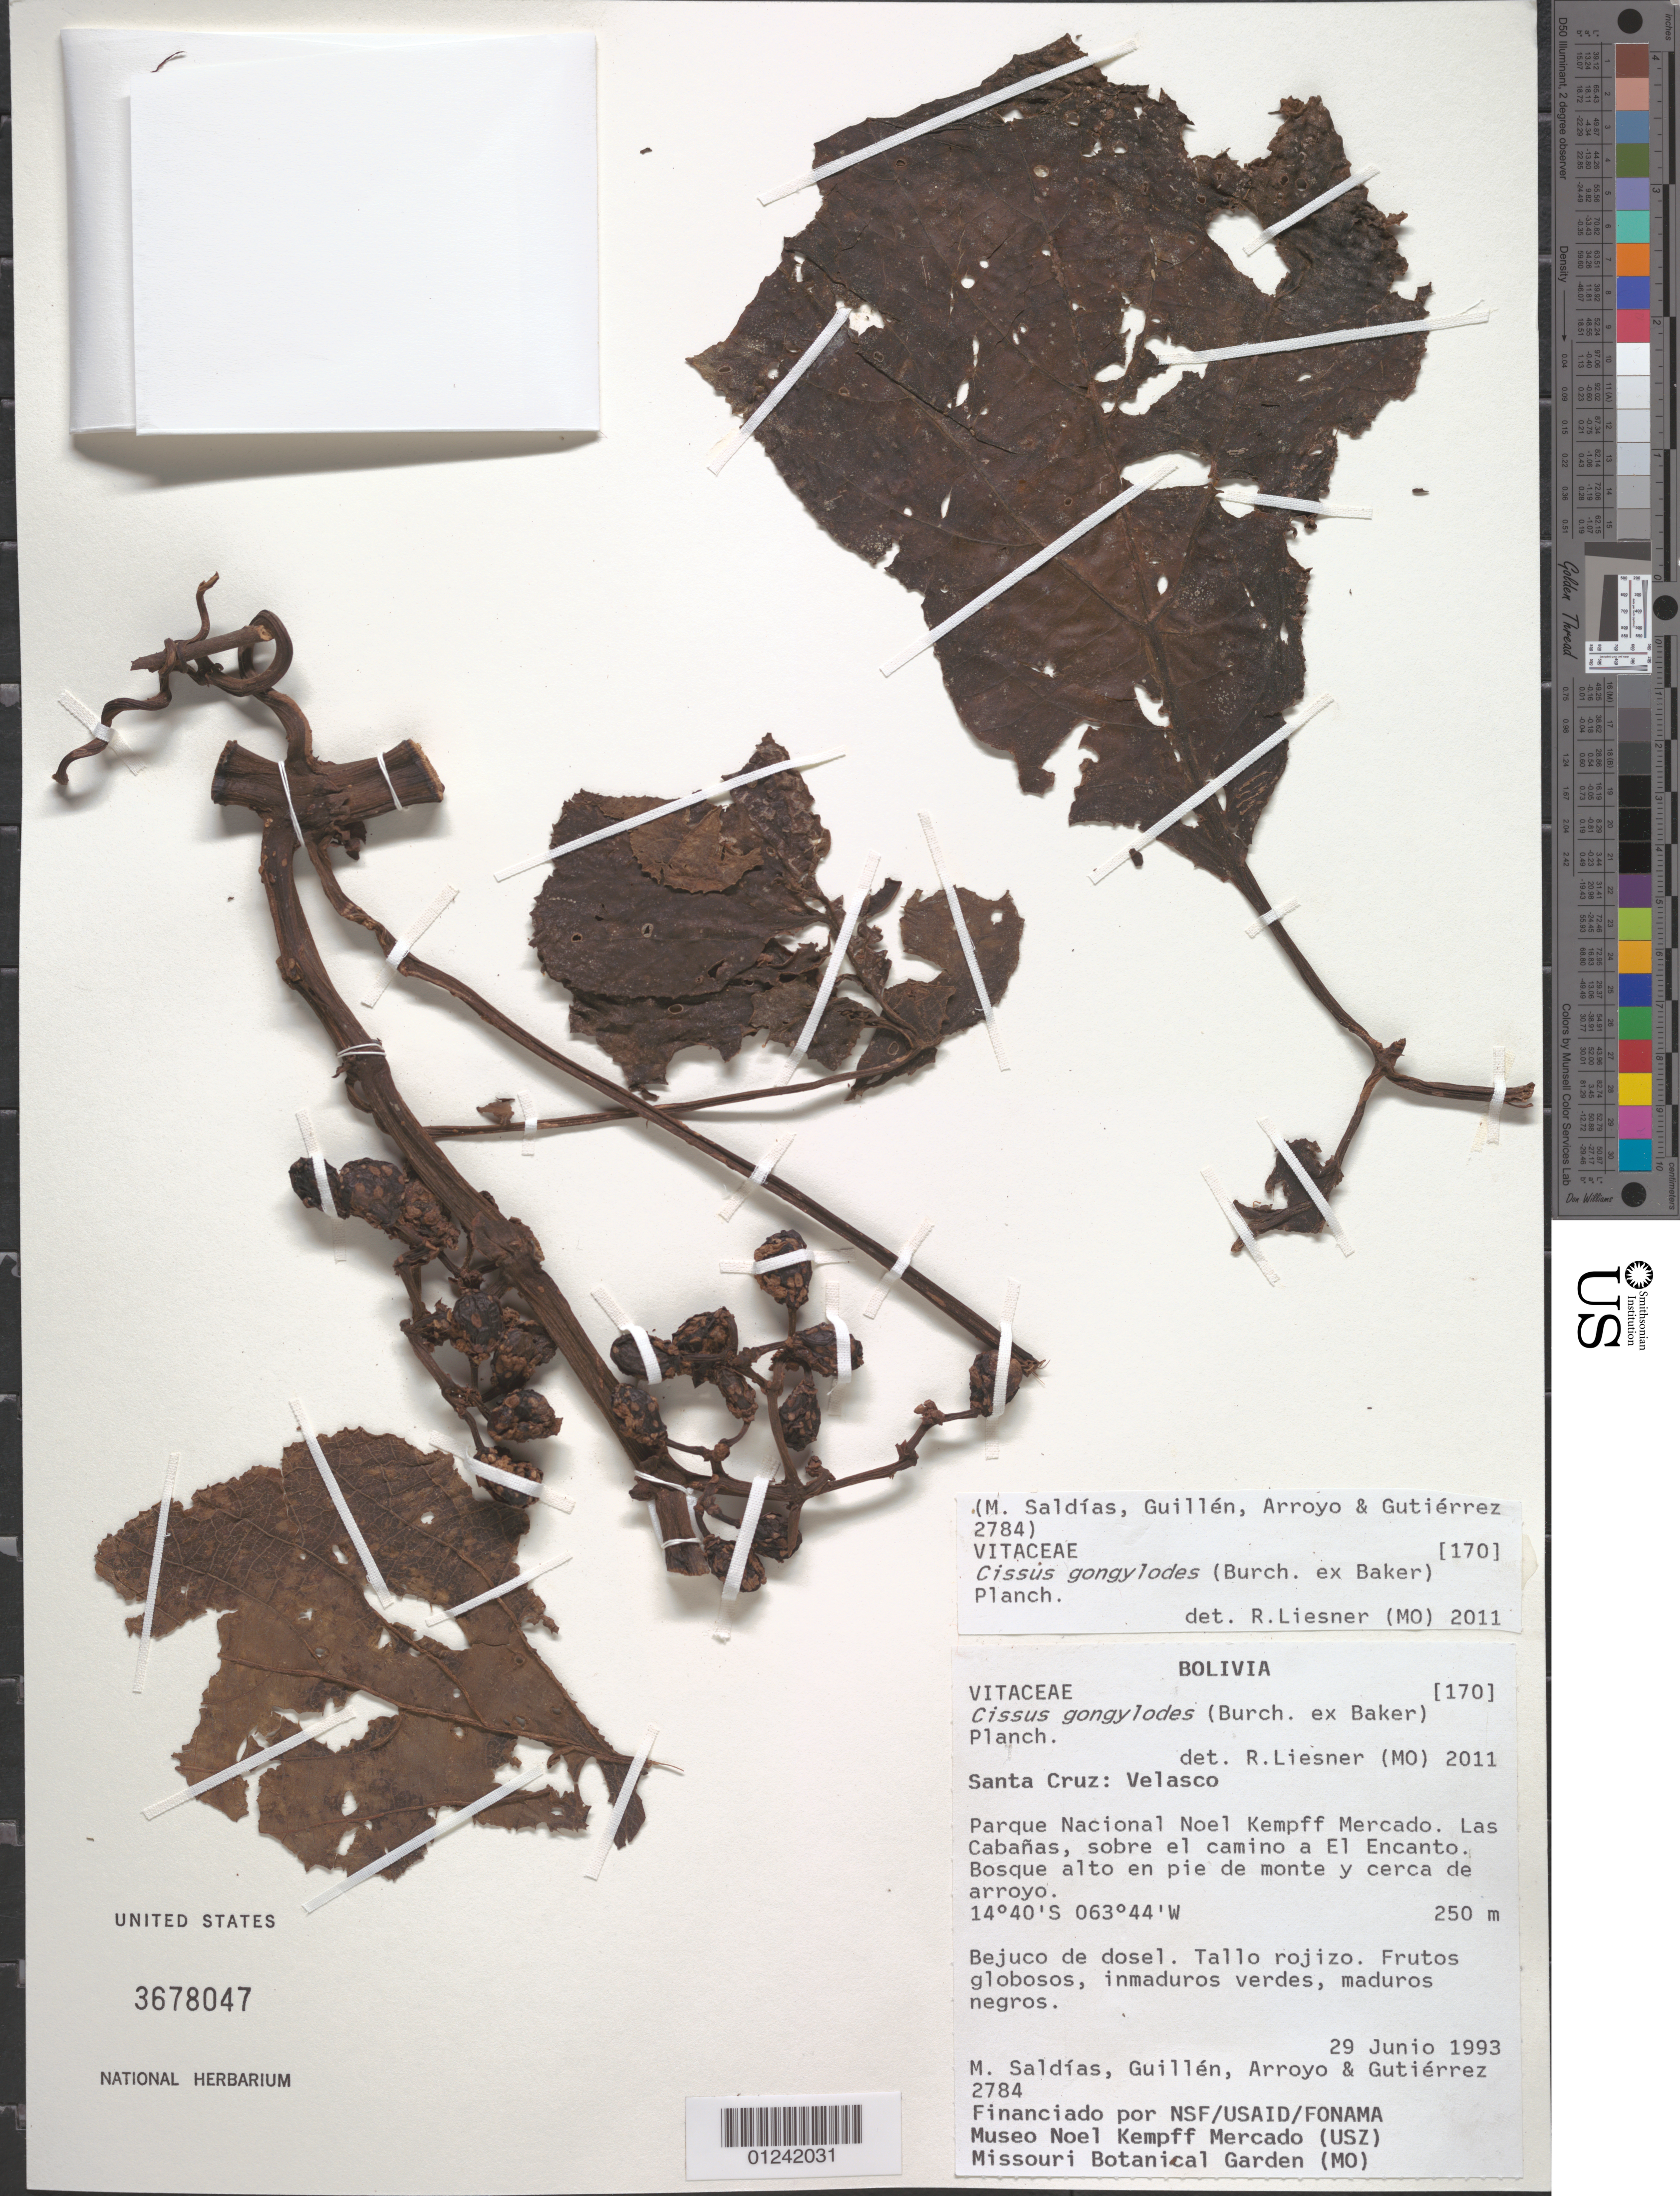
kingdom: Plantae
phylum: Tracheophyta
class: Magnoliopsida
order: Vitales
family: Vitaceae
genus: Cissus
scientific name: Cissus gongylodes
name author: (Burch. & Baker) Planch.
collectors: M. Saldias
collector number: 2784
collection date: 1993-06-29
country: Bolivia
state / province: Santa Cruz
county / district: Velasco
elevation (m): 250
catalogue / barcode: US 3678047